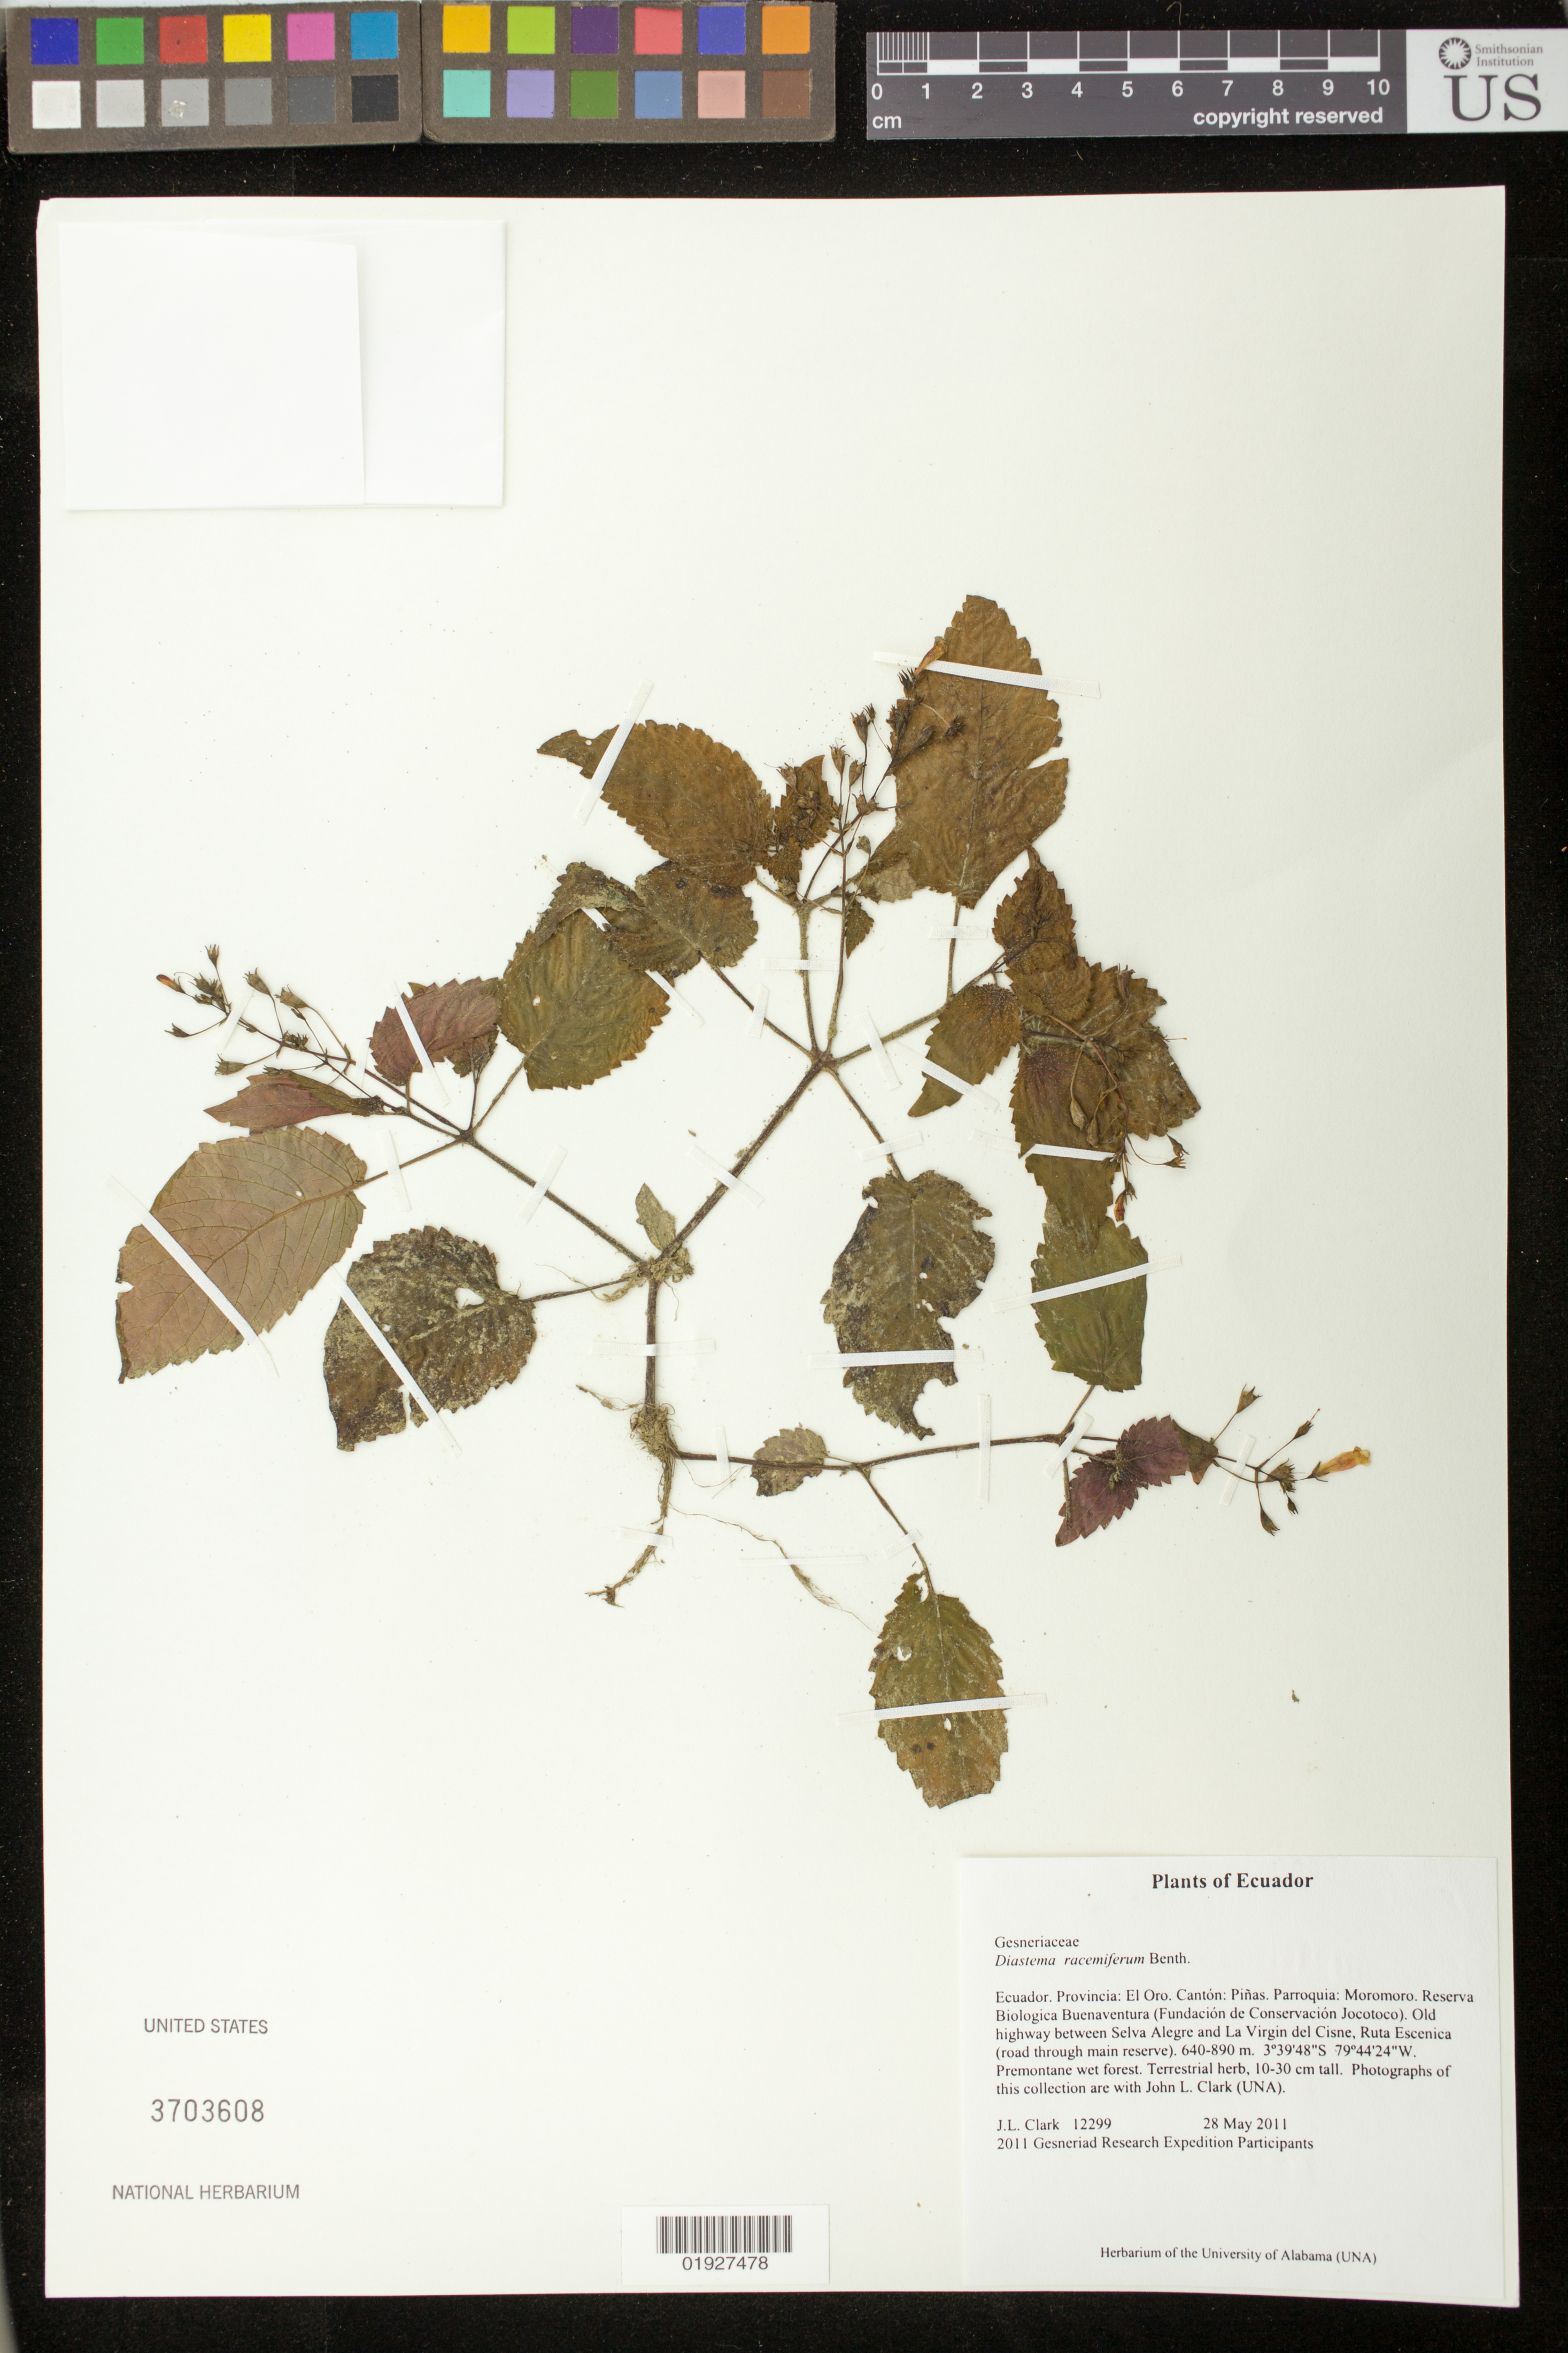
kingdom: Plantae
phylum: Tracheophyta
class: Magnoliopsida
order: Lamiales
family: Gesneriaceae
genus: Diastema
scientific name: Diastema racemiferum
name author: Benth.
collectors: J. L. Clark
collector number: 12299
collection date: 2011-05-28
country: Ecuador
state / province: El Oro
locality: Provincia: El Oro, Canton: Pinas, Parroquia, Moromoro, Reserva Biologica Buenaventura (Fundacion de Conservacion Jocotoco), Old highway between Selva Alegre and La Virgin del Cisne, Ruta Escenica (road through main reserve).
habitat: Premontane wet forest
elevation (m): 640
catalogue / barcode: US 3703608